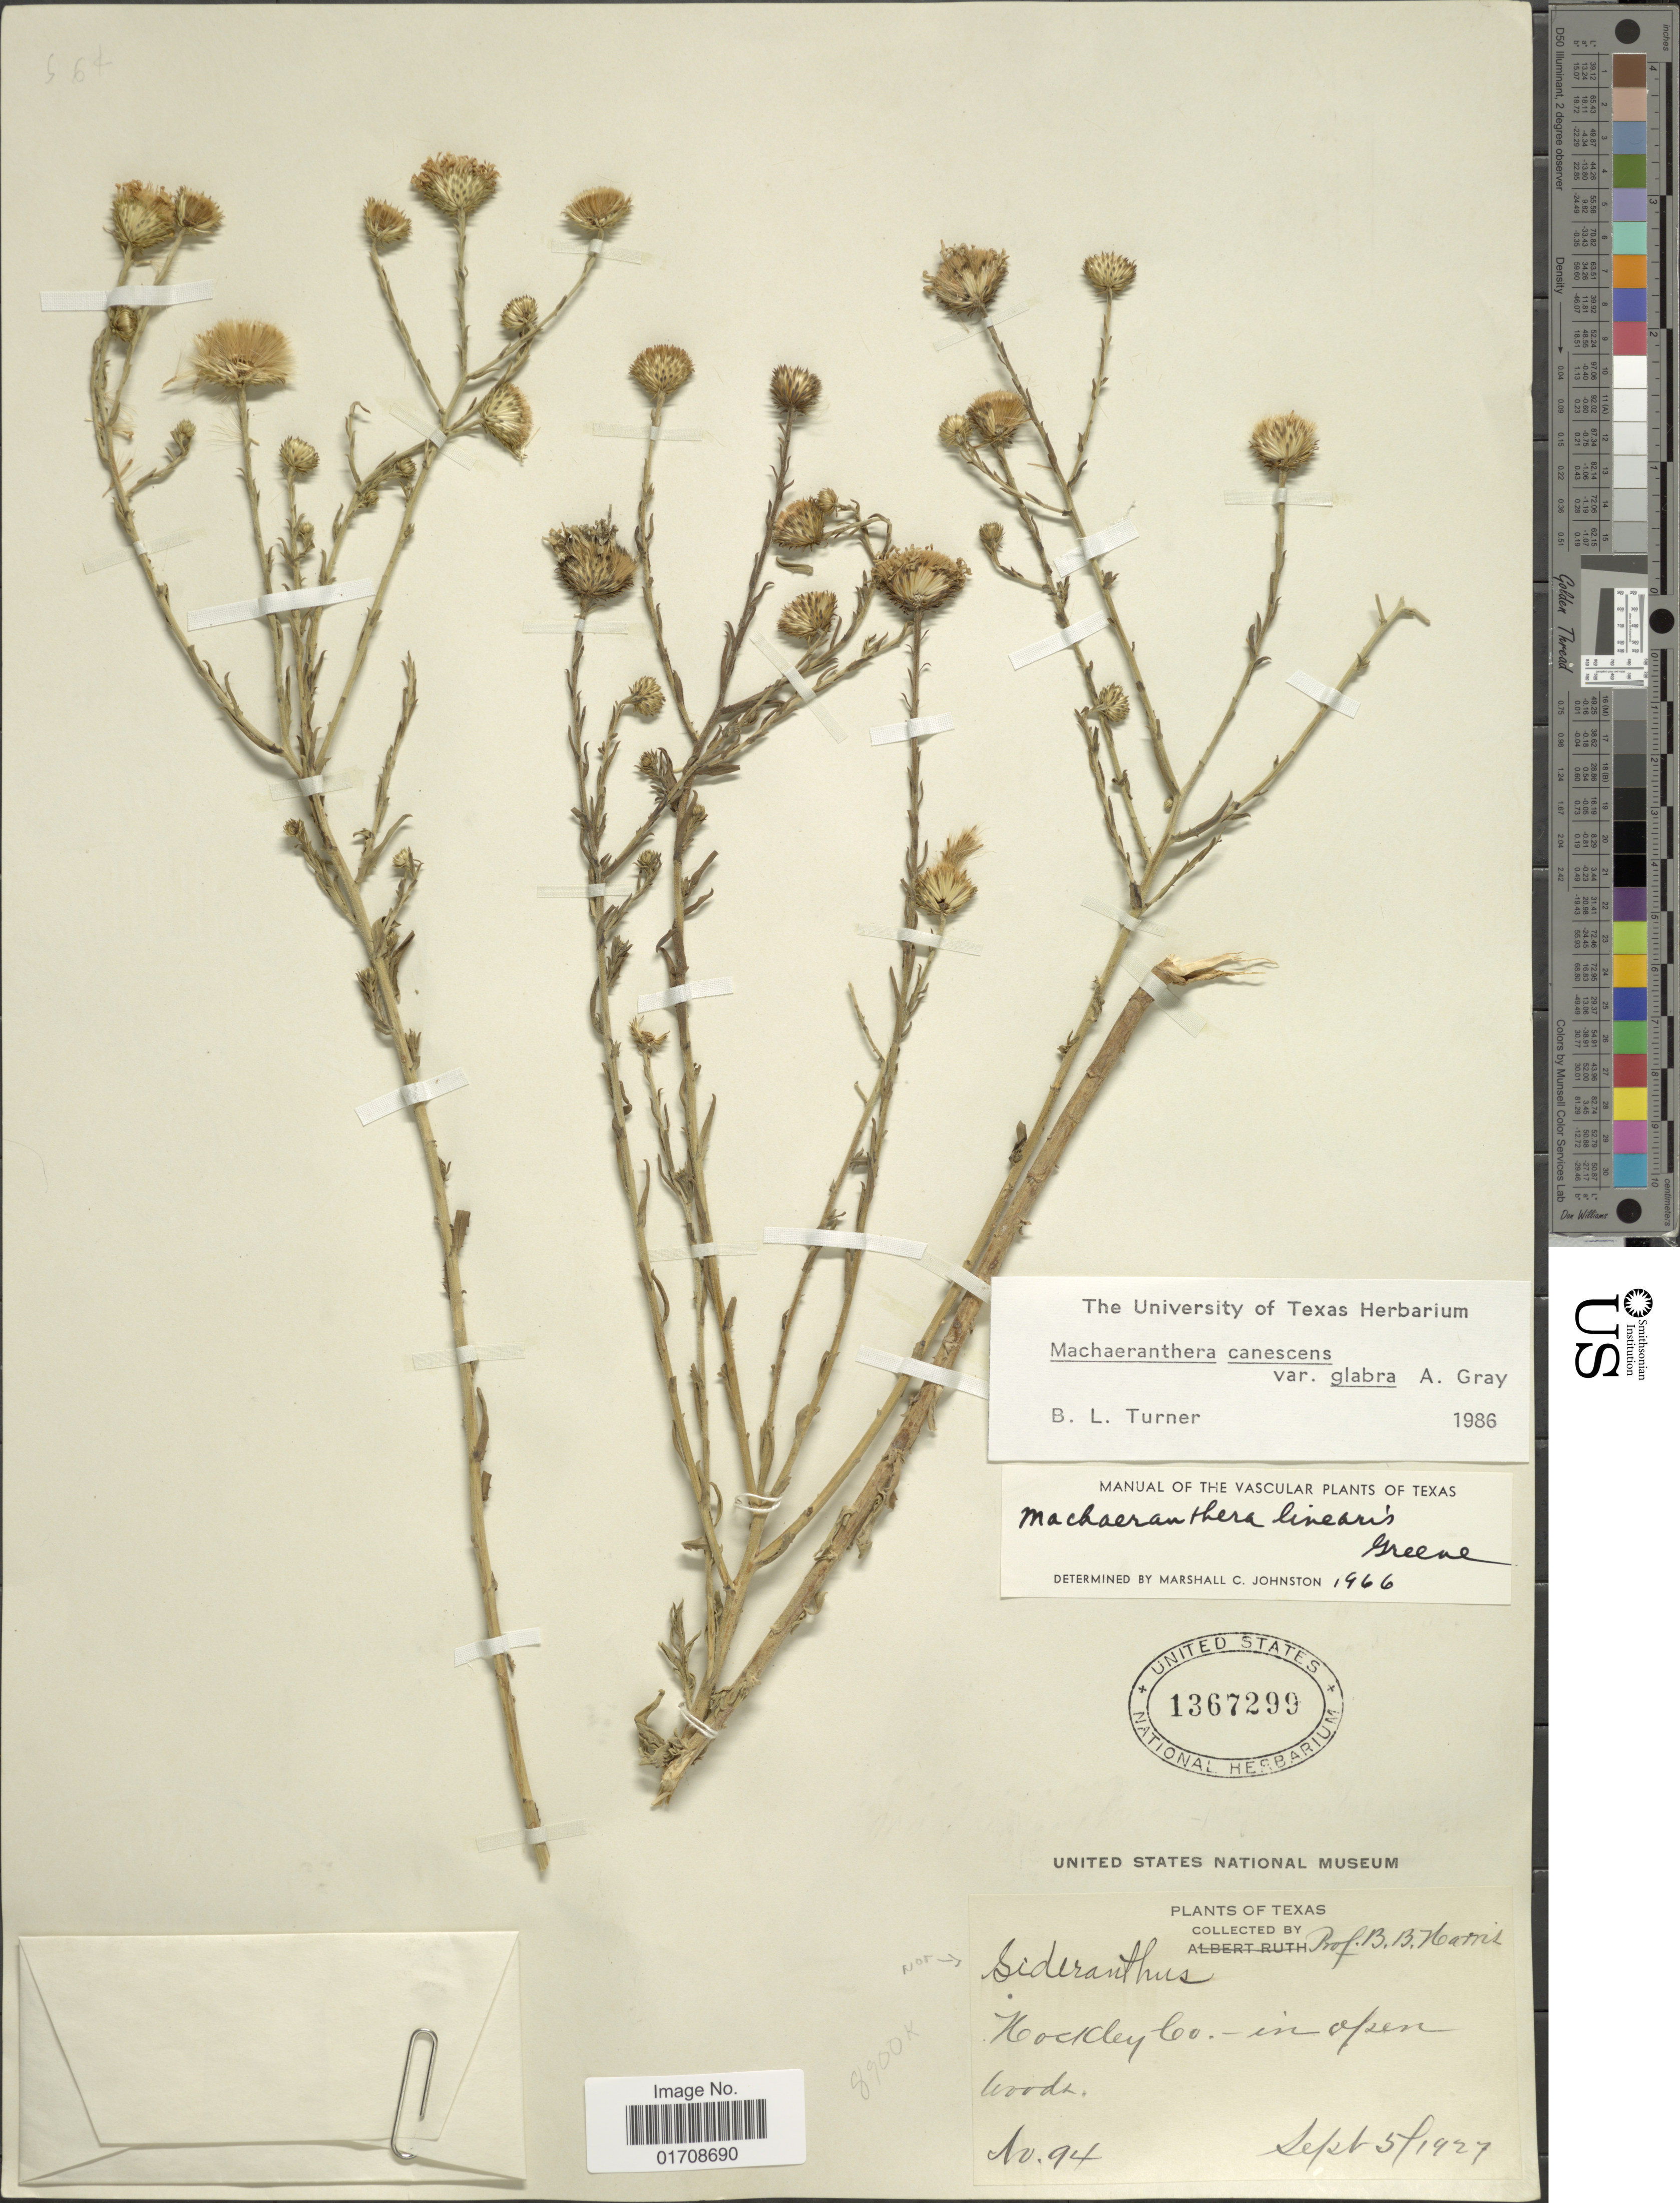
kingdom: Plantae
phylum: Tracheophyta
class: Magnoliopsida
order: Asterales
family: Asteraceae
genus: Machaeranthera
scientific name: Machaeranthera canescens var. glabra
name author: A. Gray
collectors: B. B. Harris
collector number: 94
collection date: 1927-09-05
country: United States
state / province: Texas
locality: Hockley Co.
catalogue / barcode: US 1367299